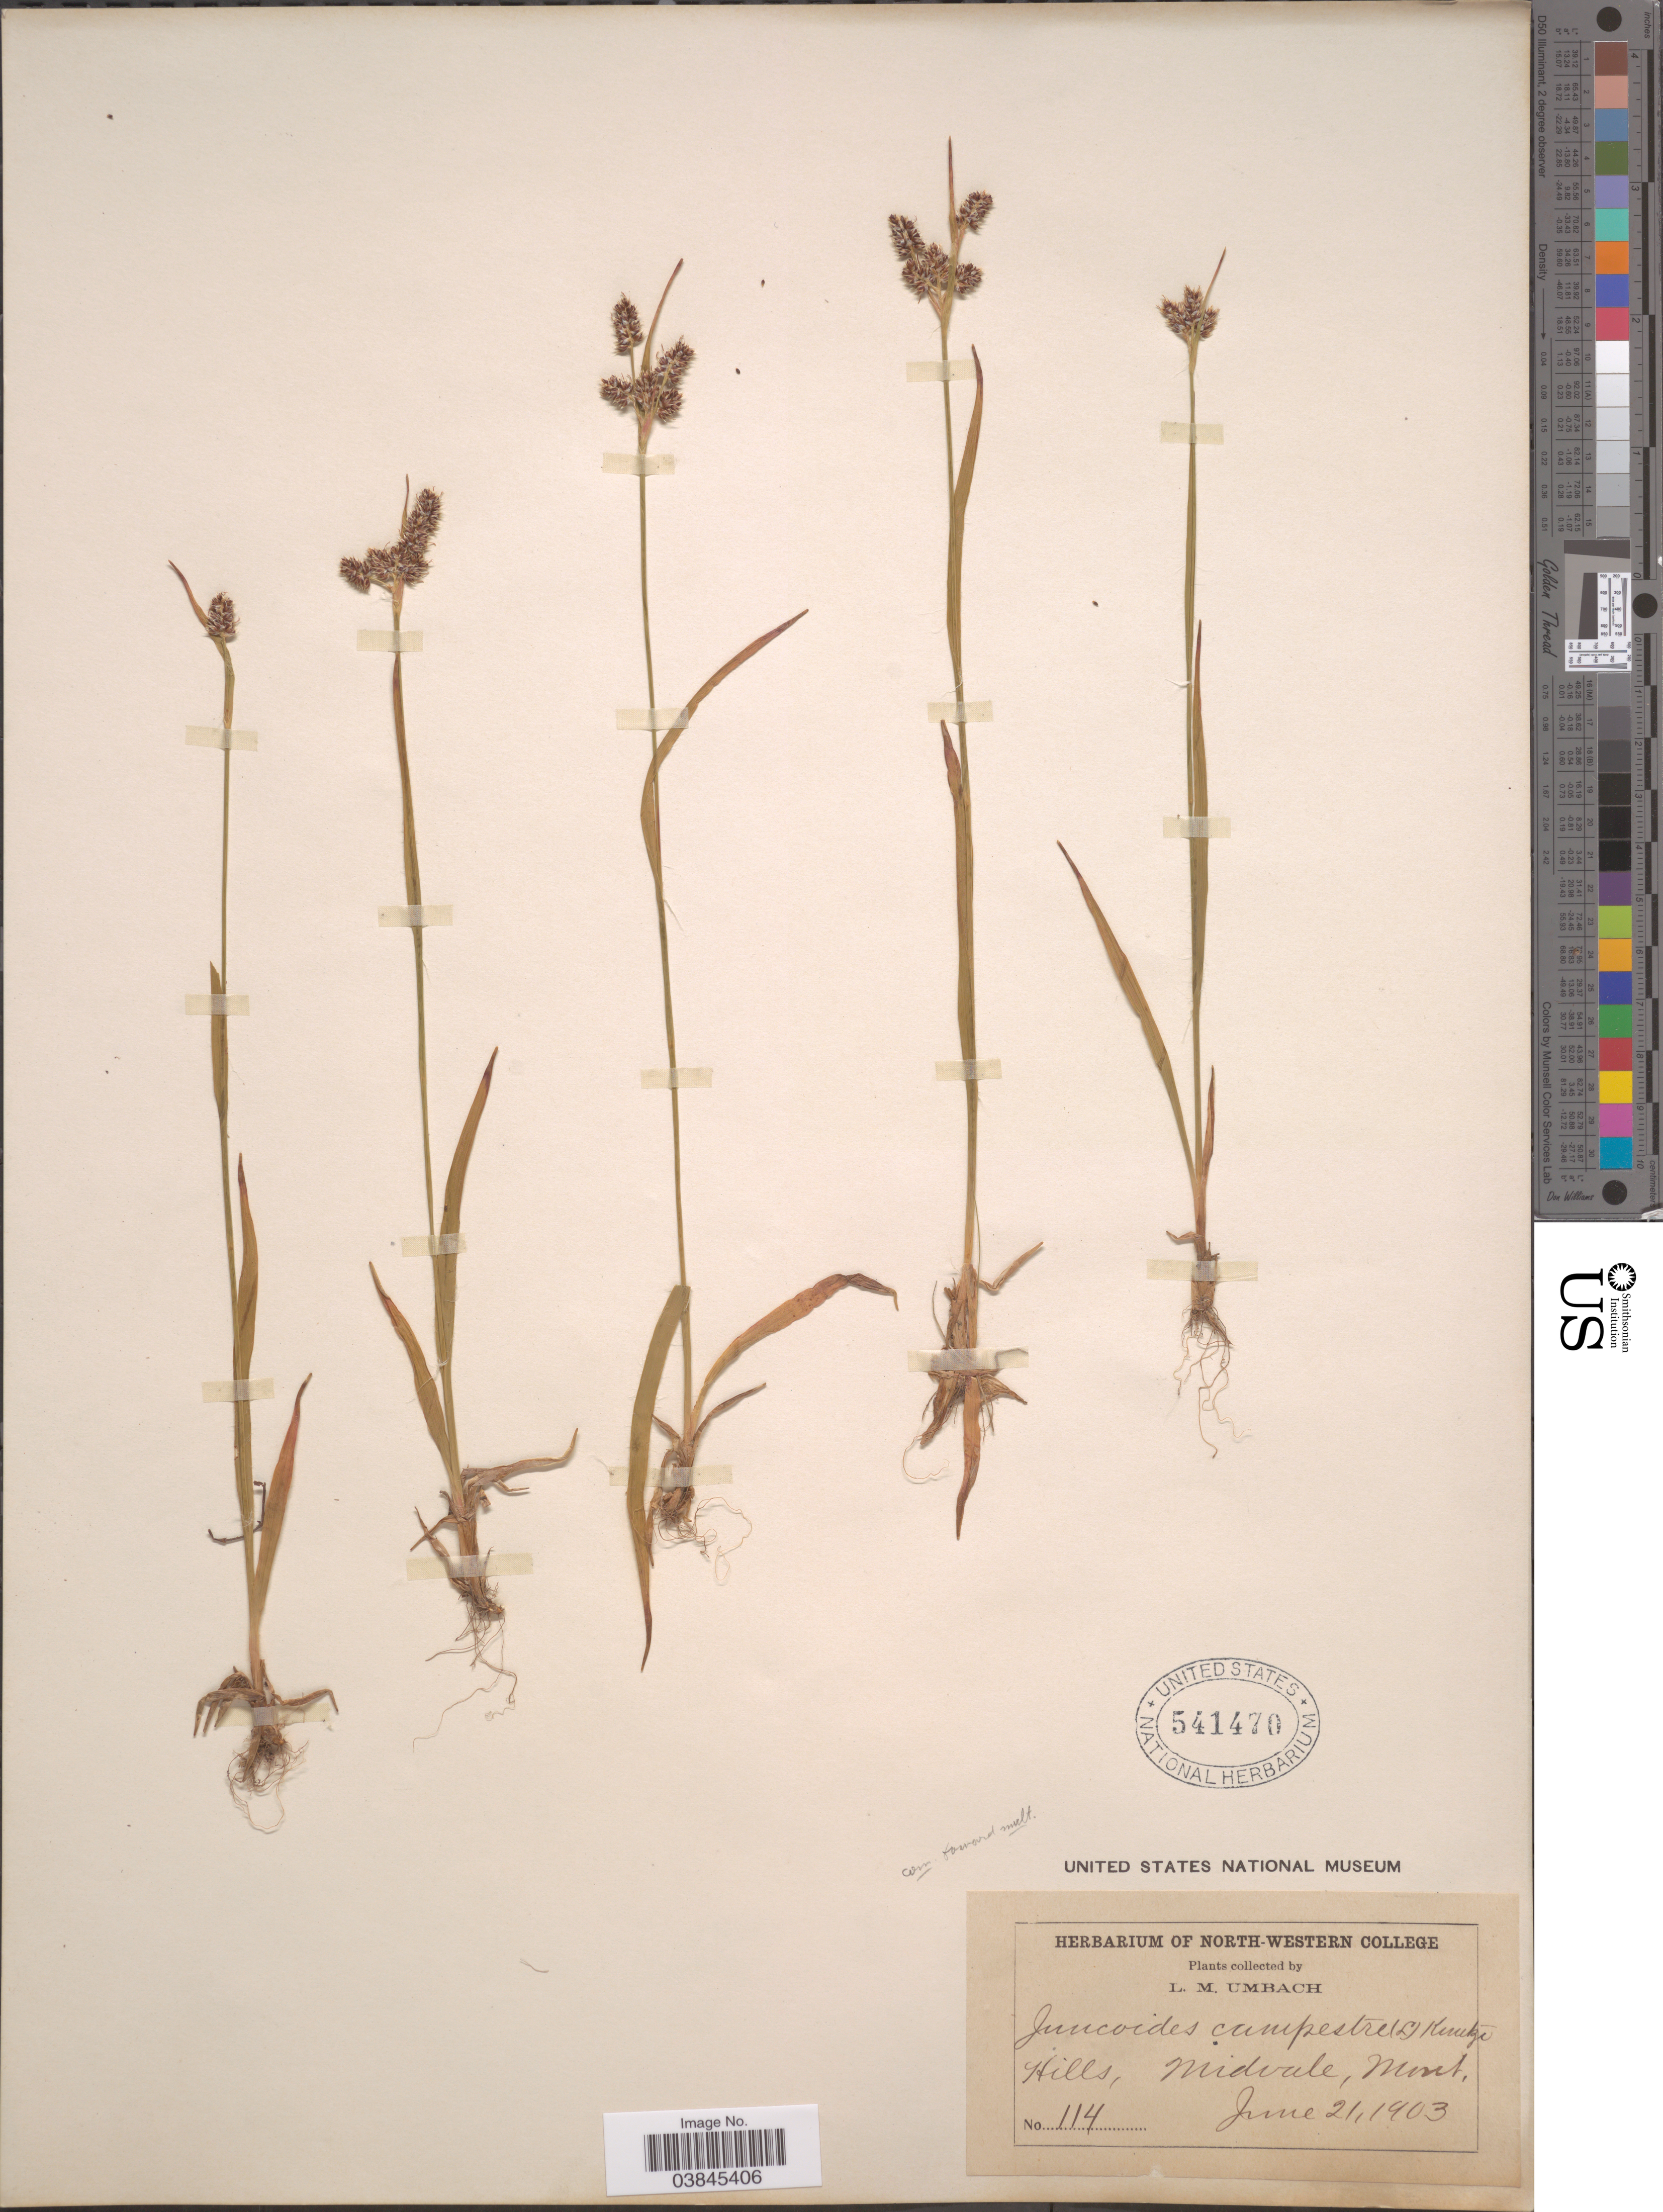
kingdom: Plantae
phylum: Tracheophyta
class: Liliopsida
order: Poales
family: Juncaceae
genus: Luzula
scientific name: Luzula campestris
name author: (L.) DC.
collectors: L. M. Umbach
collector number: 114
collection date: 1903-06-21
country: United States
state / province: Montana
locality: Hills, Midvale.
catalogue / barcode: US 541470